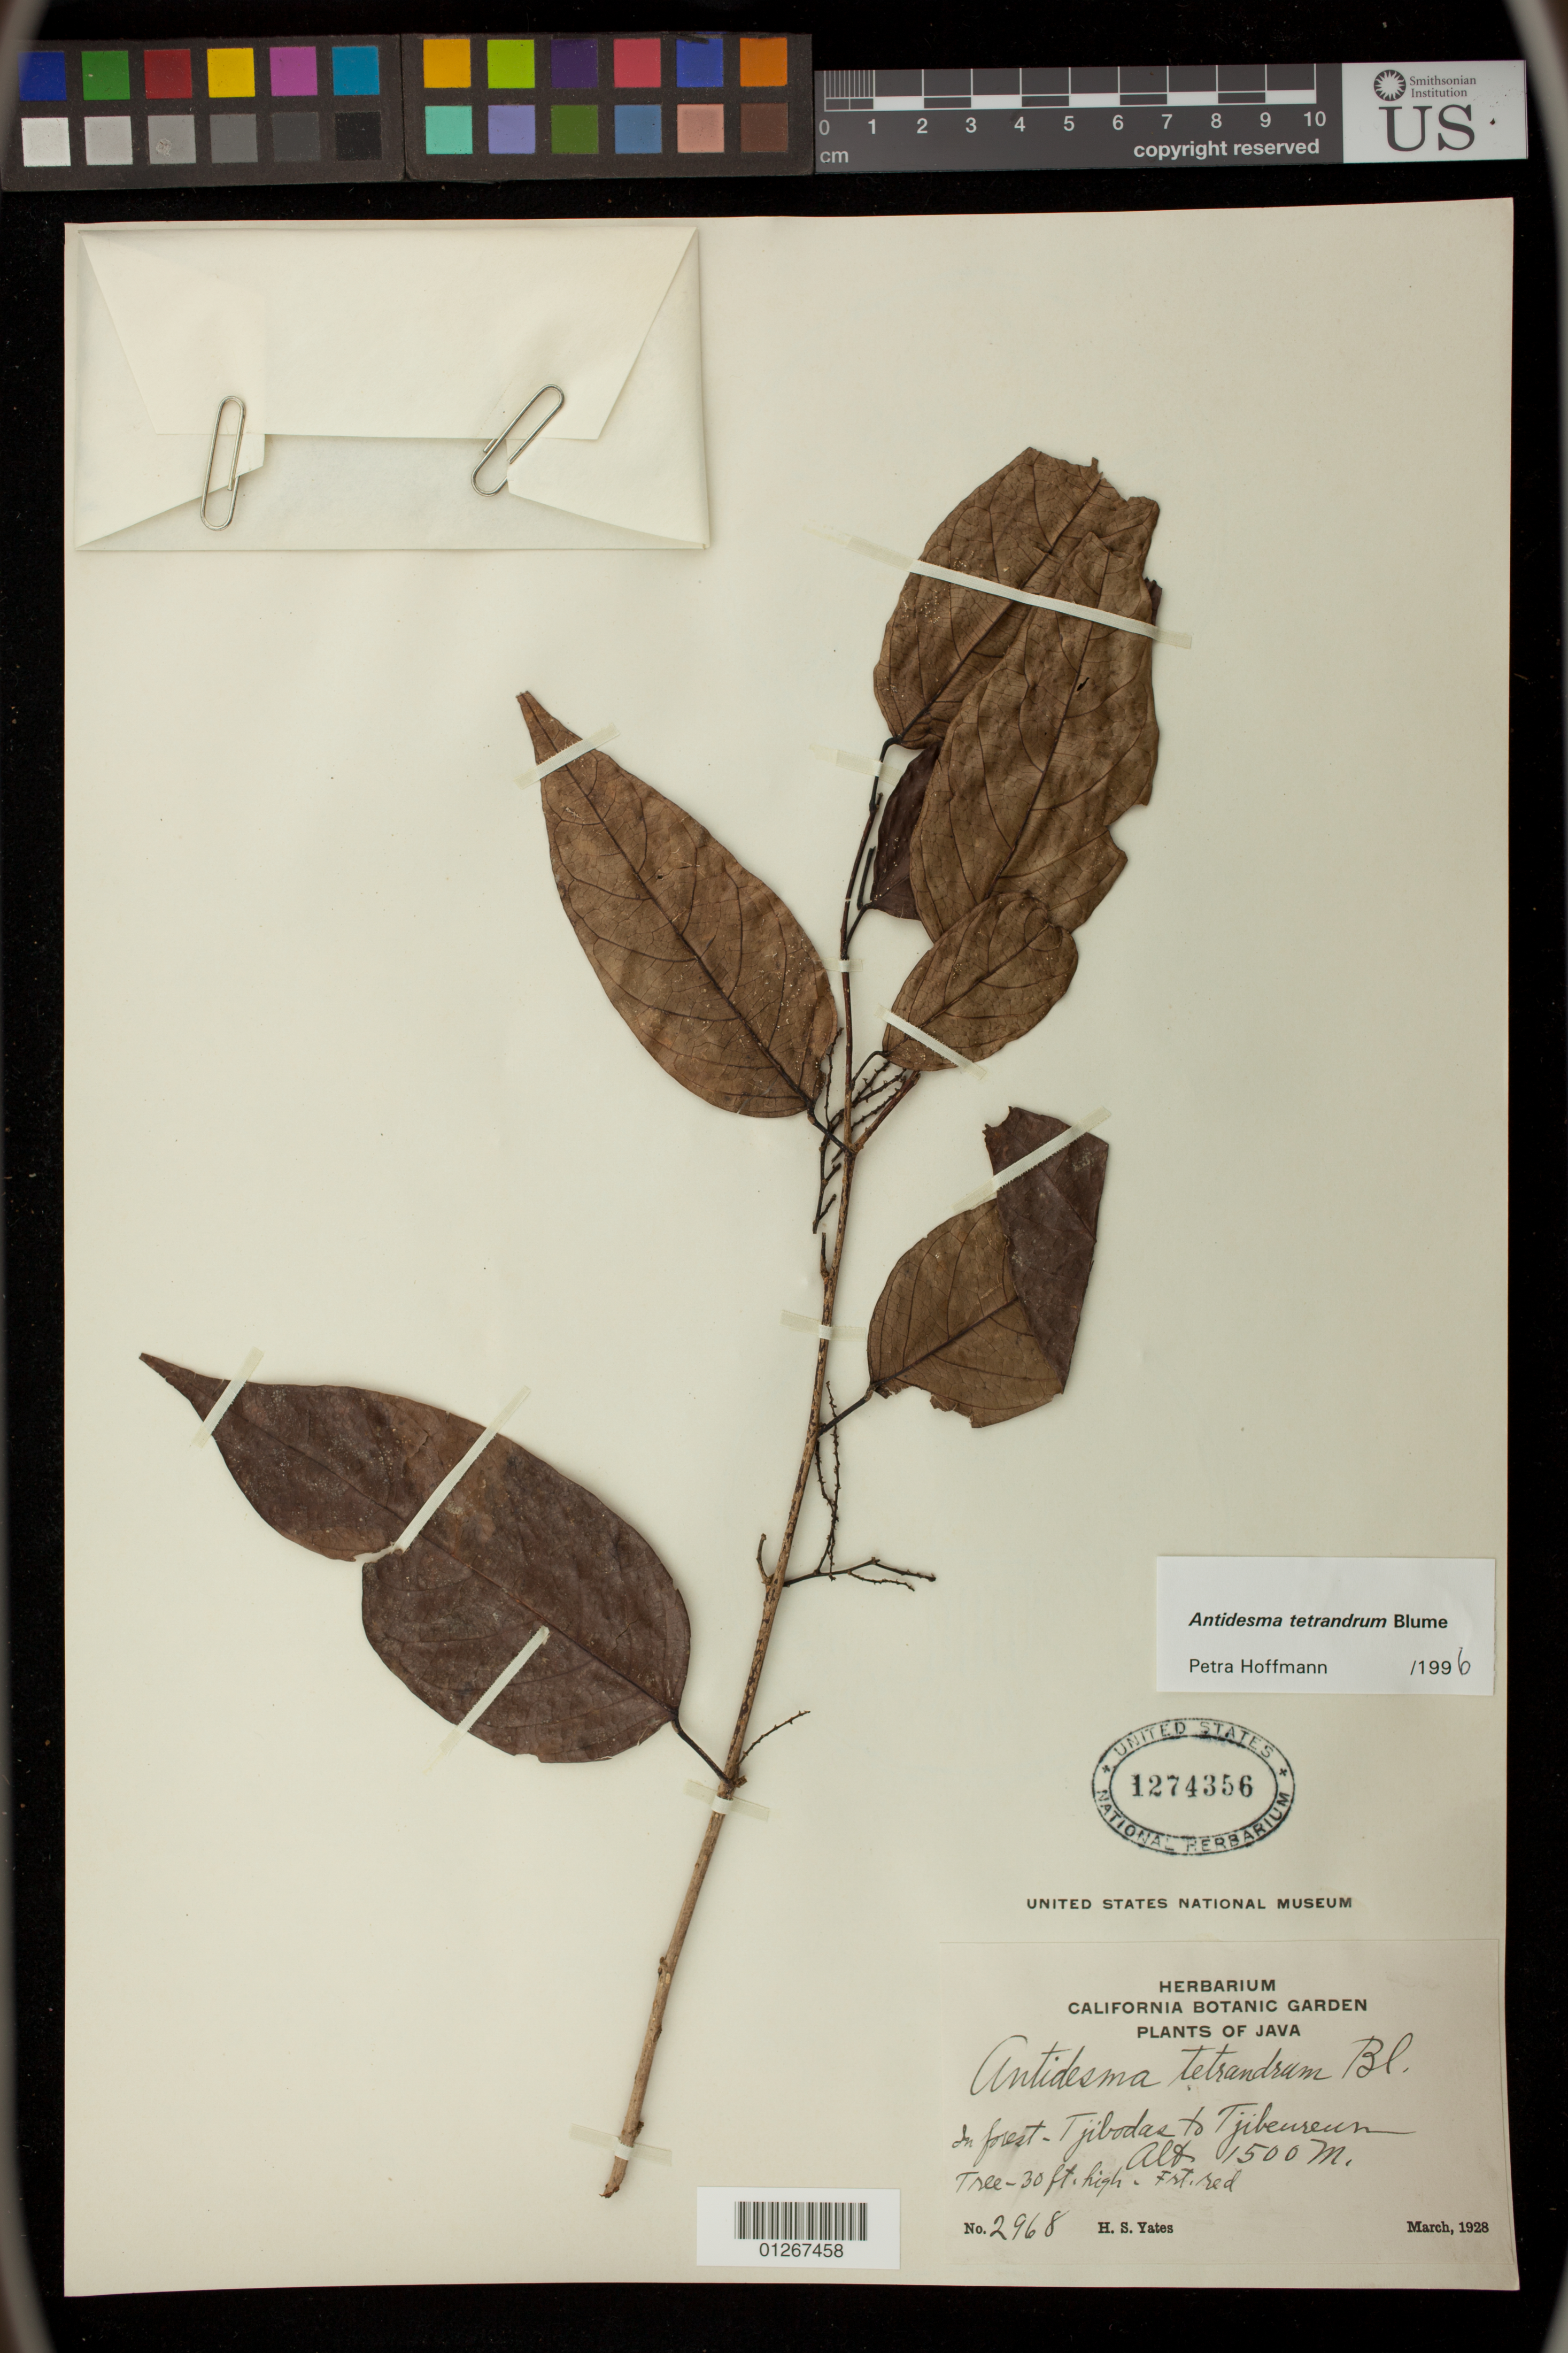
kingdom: Plantae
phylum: Tracheophyta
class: Magnoliopsida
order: Malpighiales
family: Phyllanthaceae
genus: Antidesma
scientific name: Antidesma tetrandrum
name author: Blume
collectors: H. S. Yates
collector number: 2968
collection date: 1928-03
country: Indonesia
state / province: Java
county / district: Jawa Barat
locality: Tjibodas to Thibeureun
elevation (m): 1500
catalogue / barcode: US 1274356